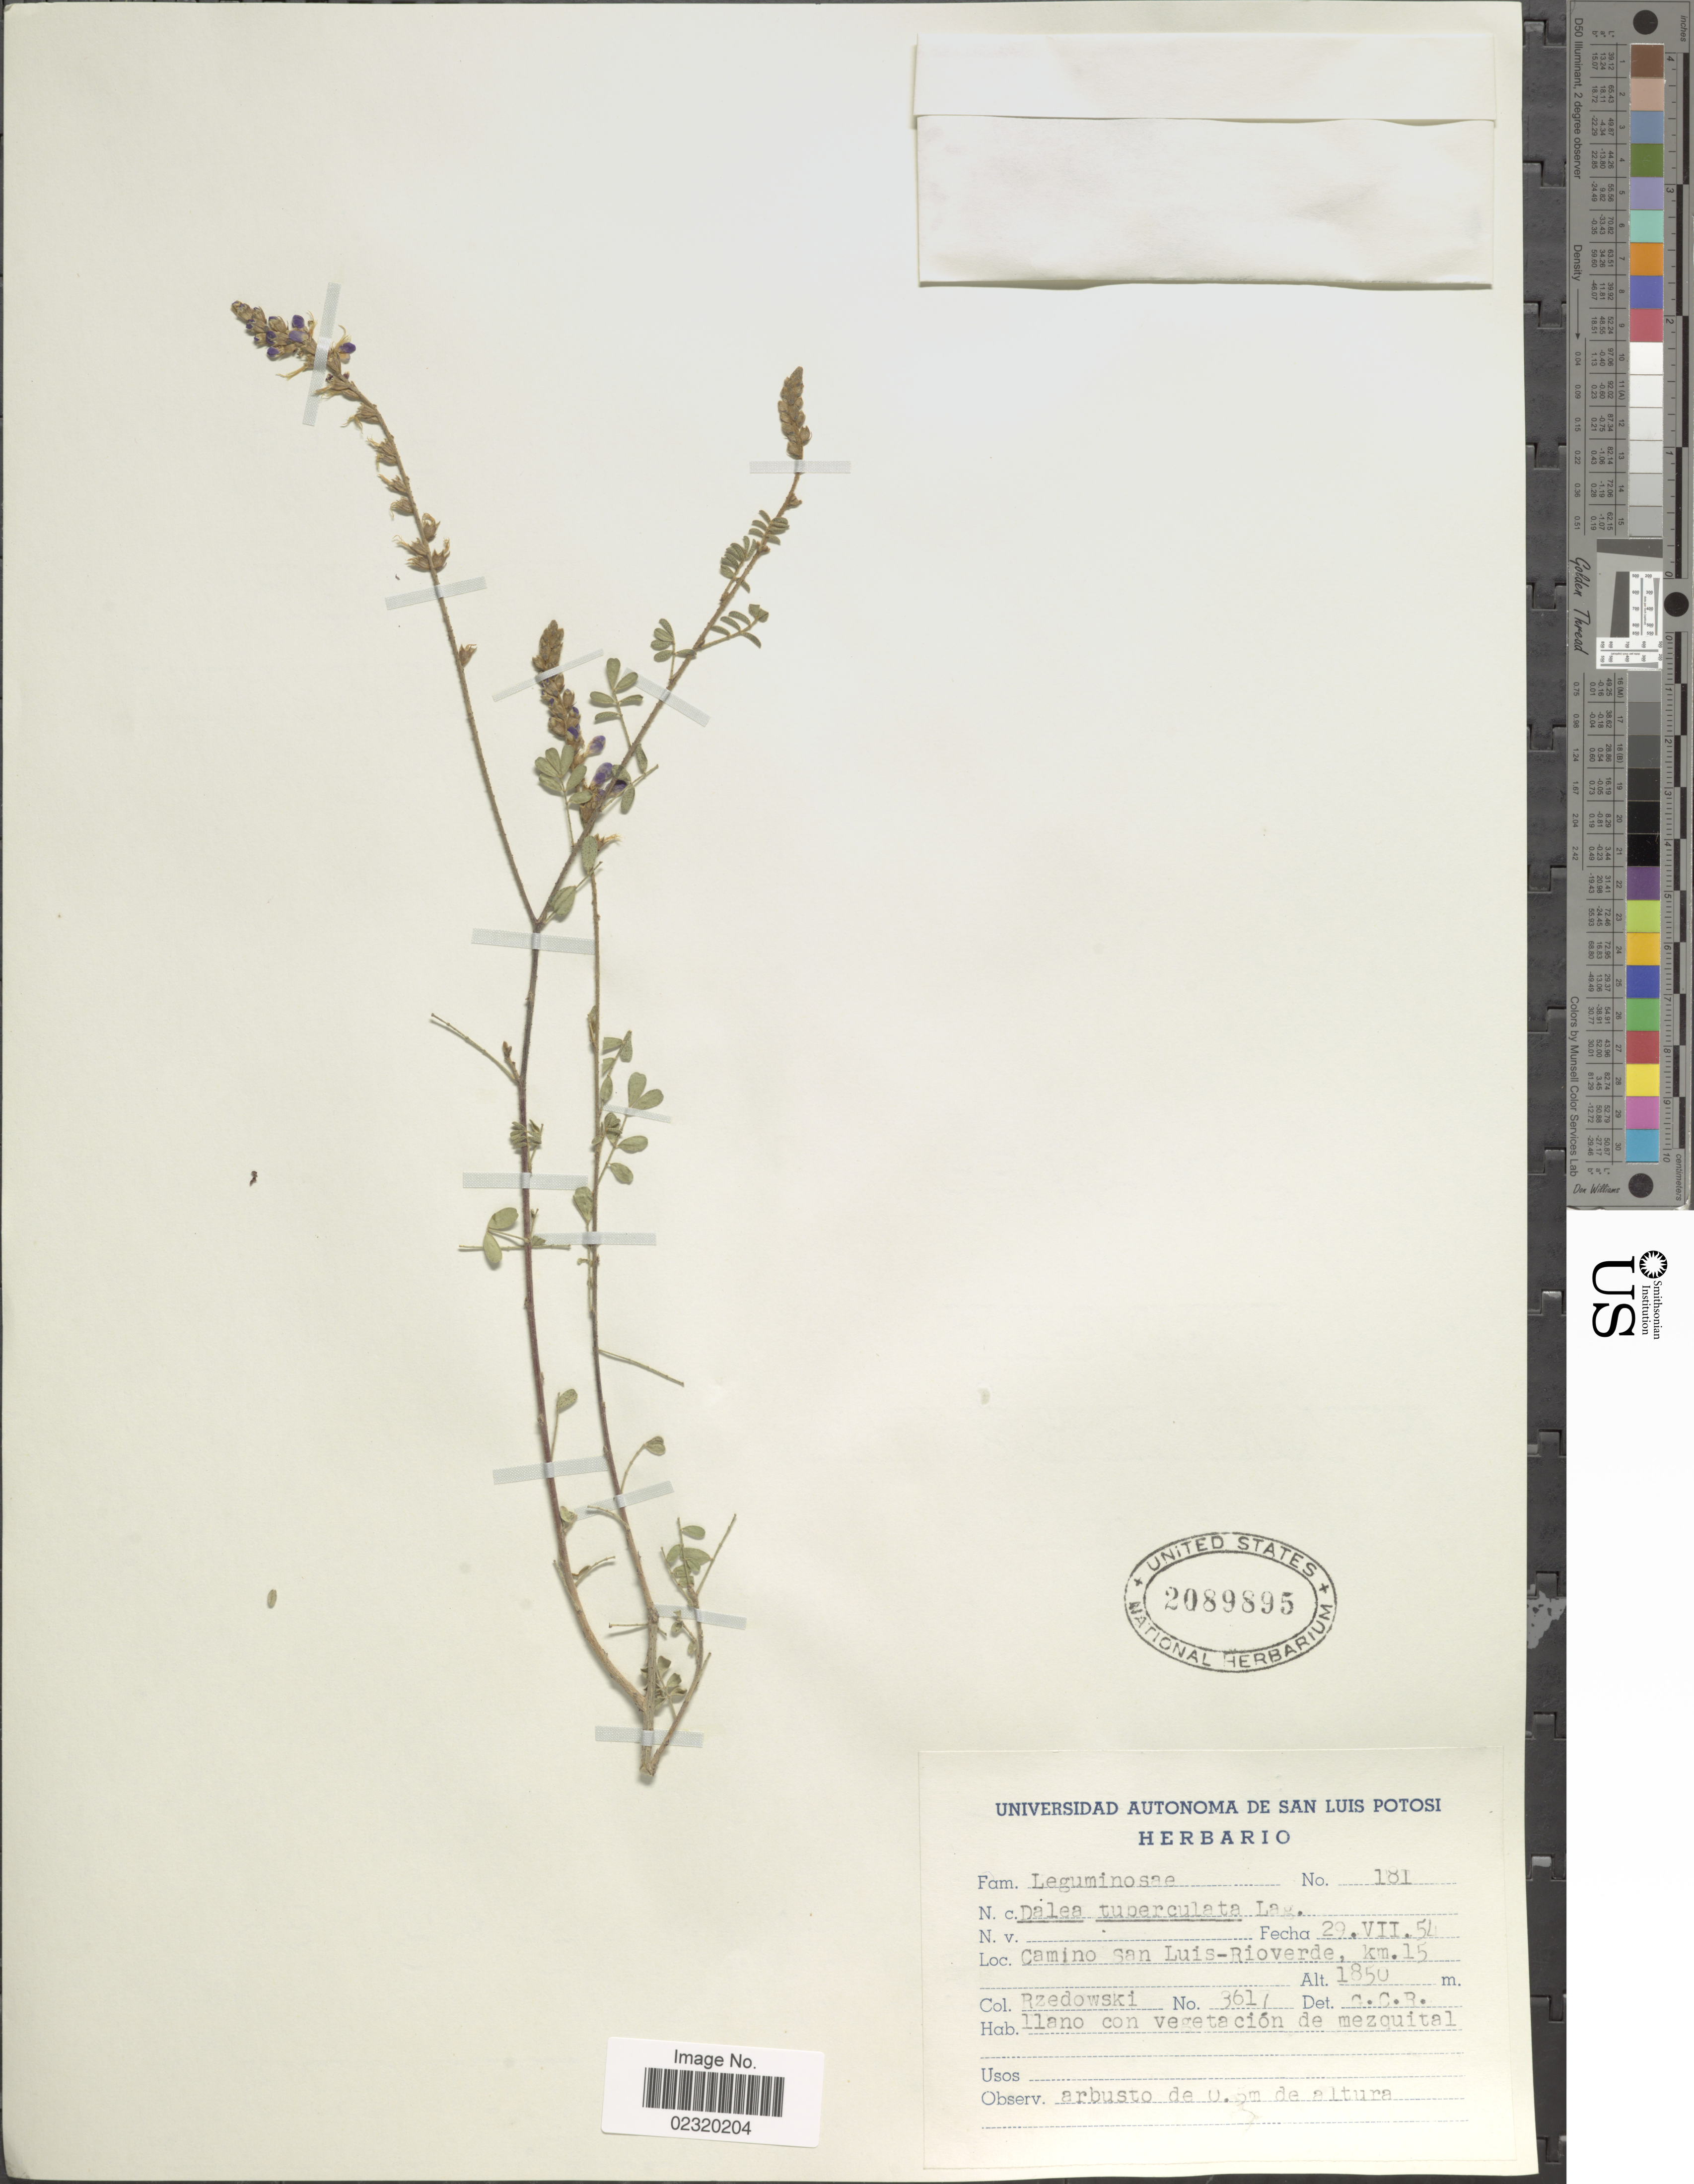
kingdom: Plantae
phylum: Tracheophyta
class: Magnoliopsida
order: Fabales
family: Fabaceae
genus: Dalea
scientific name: Dalea tuberculata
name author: Lag.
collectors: Rzedowski, --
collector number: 3617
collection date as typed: Transcribed d/m/y: 29/7/54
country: Mexico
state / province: San Luis Potosí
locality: Camino San Luis-Rio Verde, km 15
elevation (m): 1850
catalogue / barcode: US 2089895